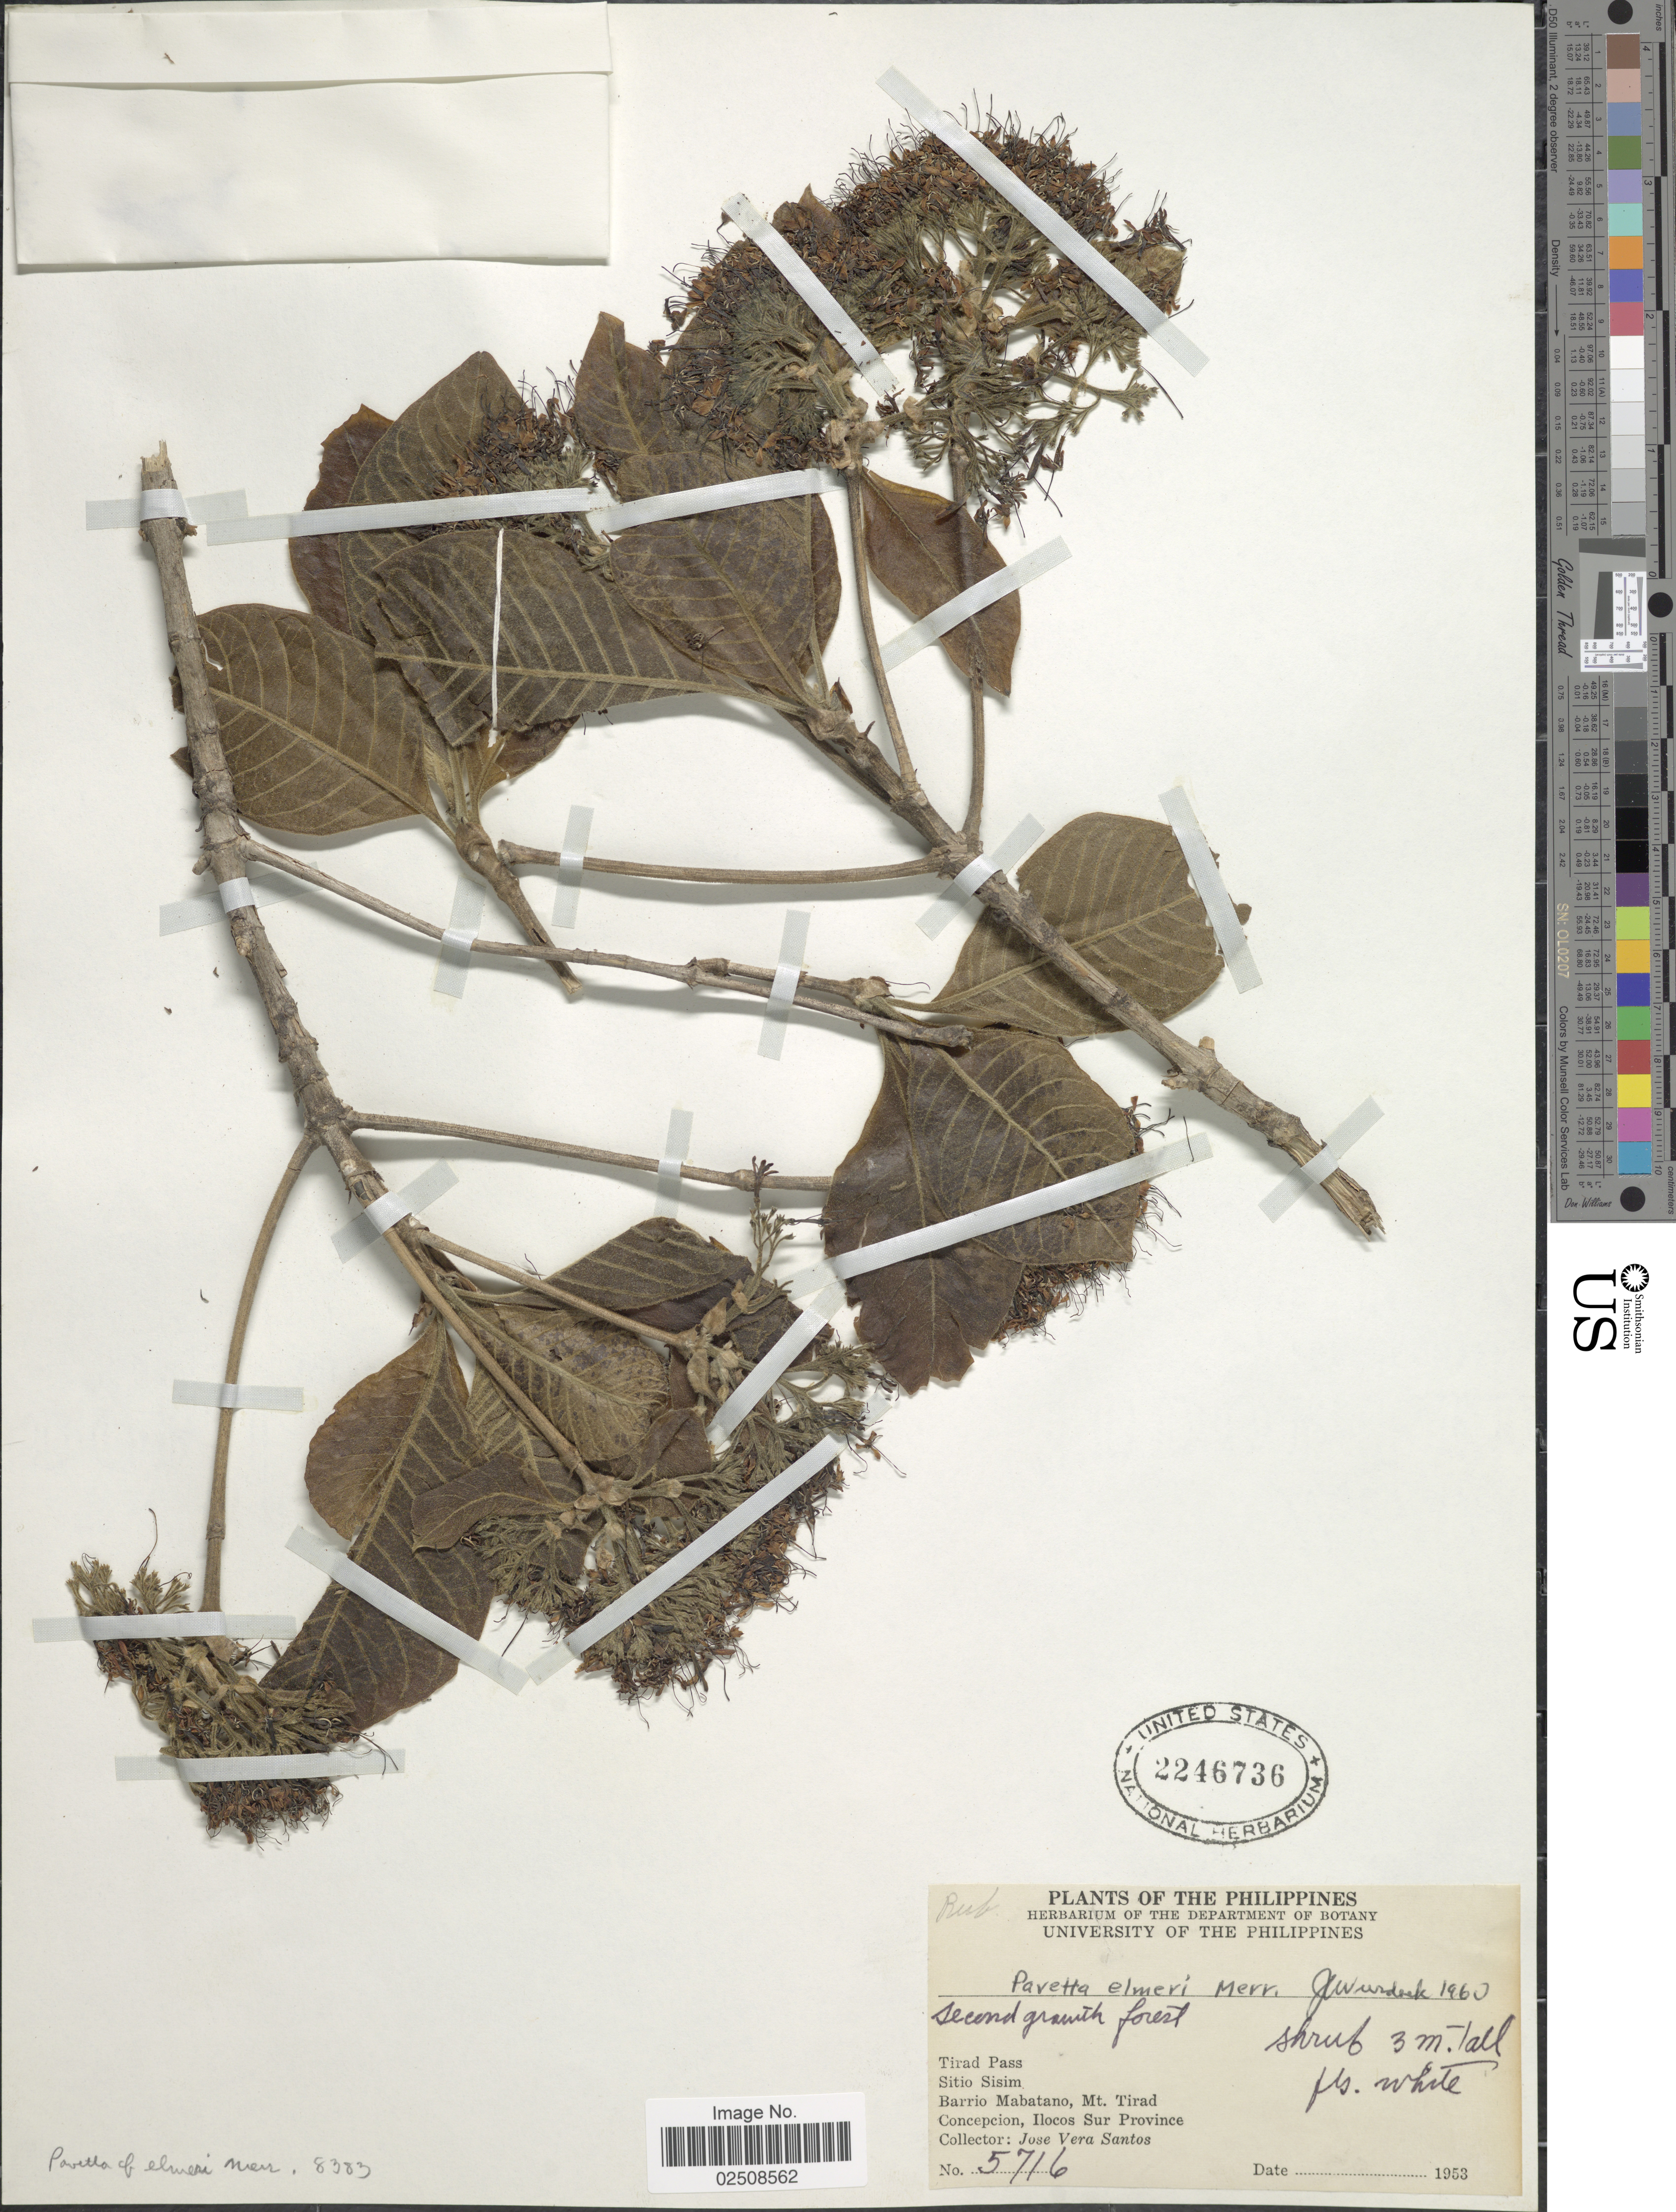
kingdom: Plantae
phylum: Tracheophyta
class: Magnoliopsida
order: Gentianales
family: Rubiaceae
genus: Pavetta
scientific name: Pavetta elmeri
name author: Merr.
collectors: J. V. Santos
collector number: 5716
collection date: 1953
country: Philippines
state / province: Ilocos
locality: Tirad Pass. Sitio Sisim. Barrio Mabatano, Mt. Tirad. Concepcion, Ilocos Sur Province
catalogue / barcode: US 2246736